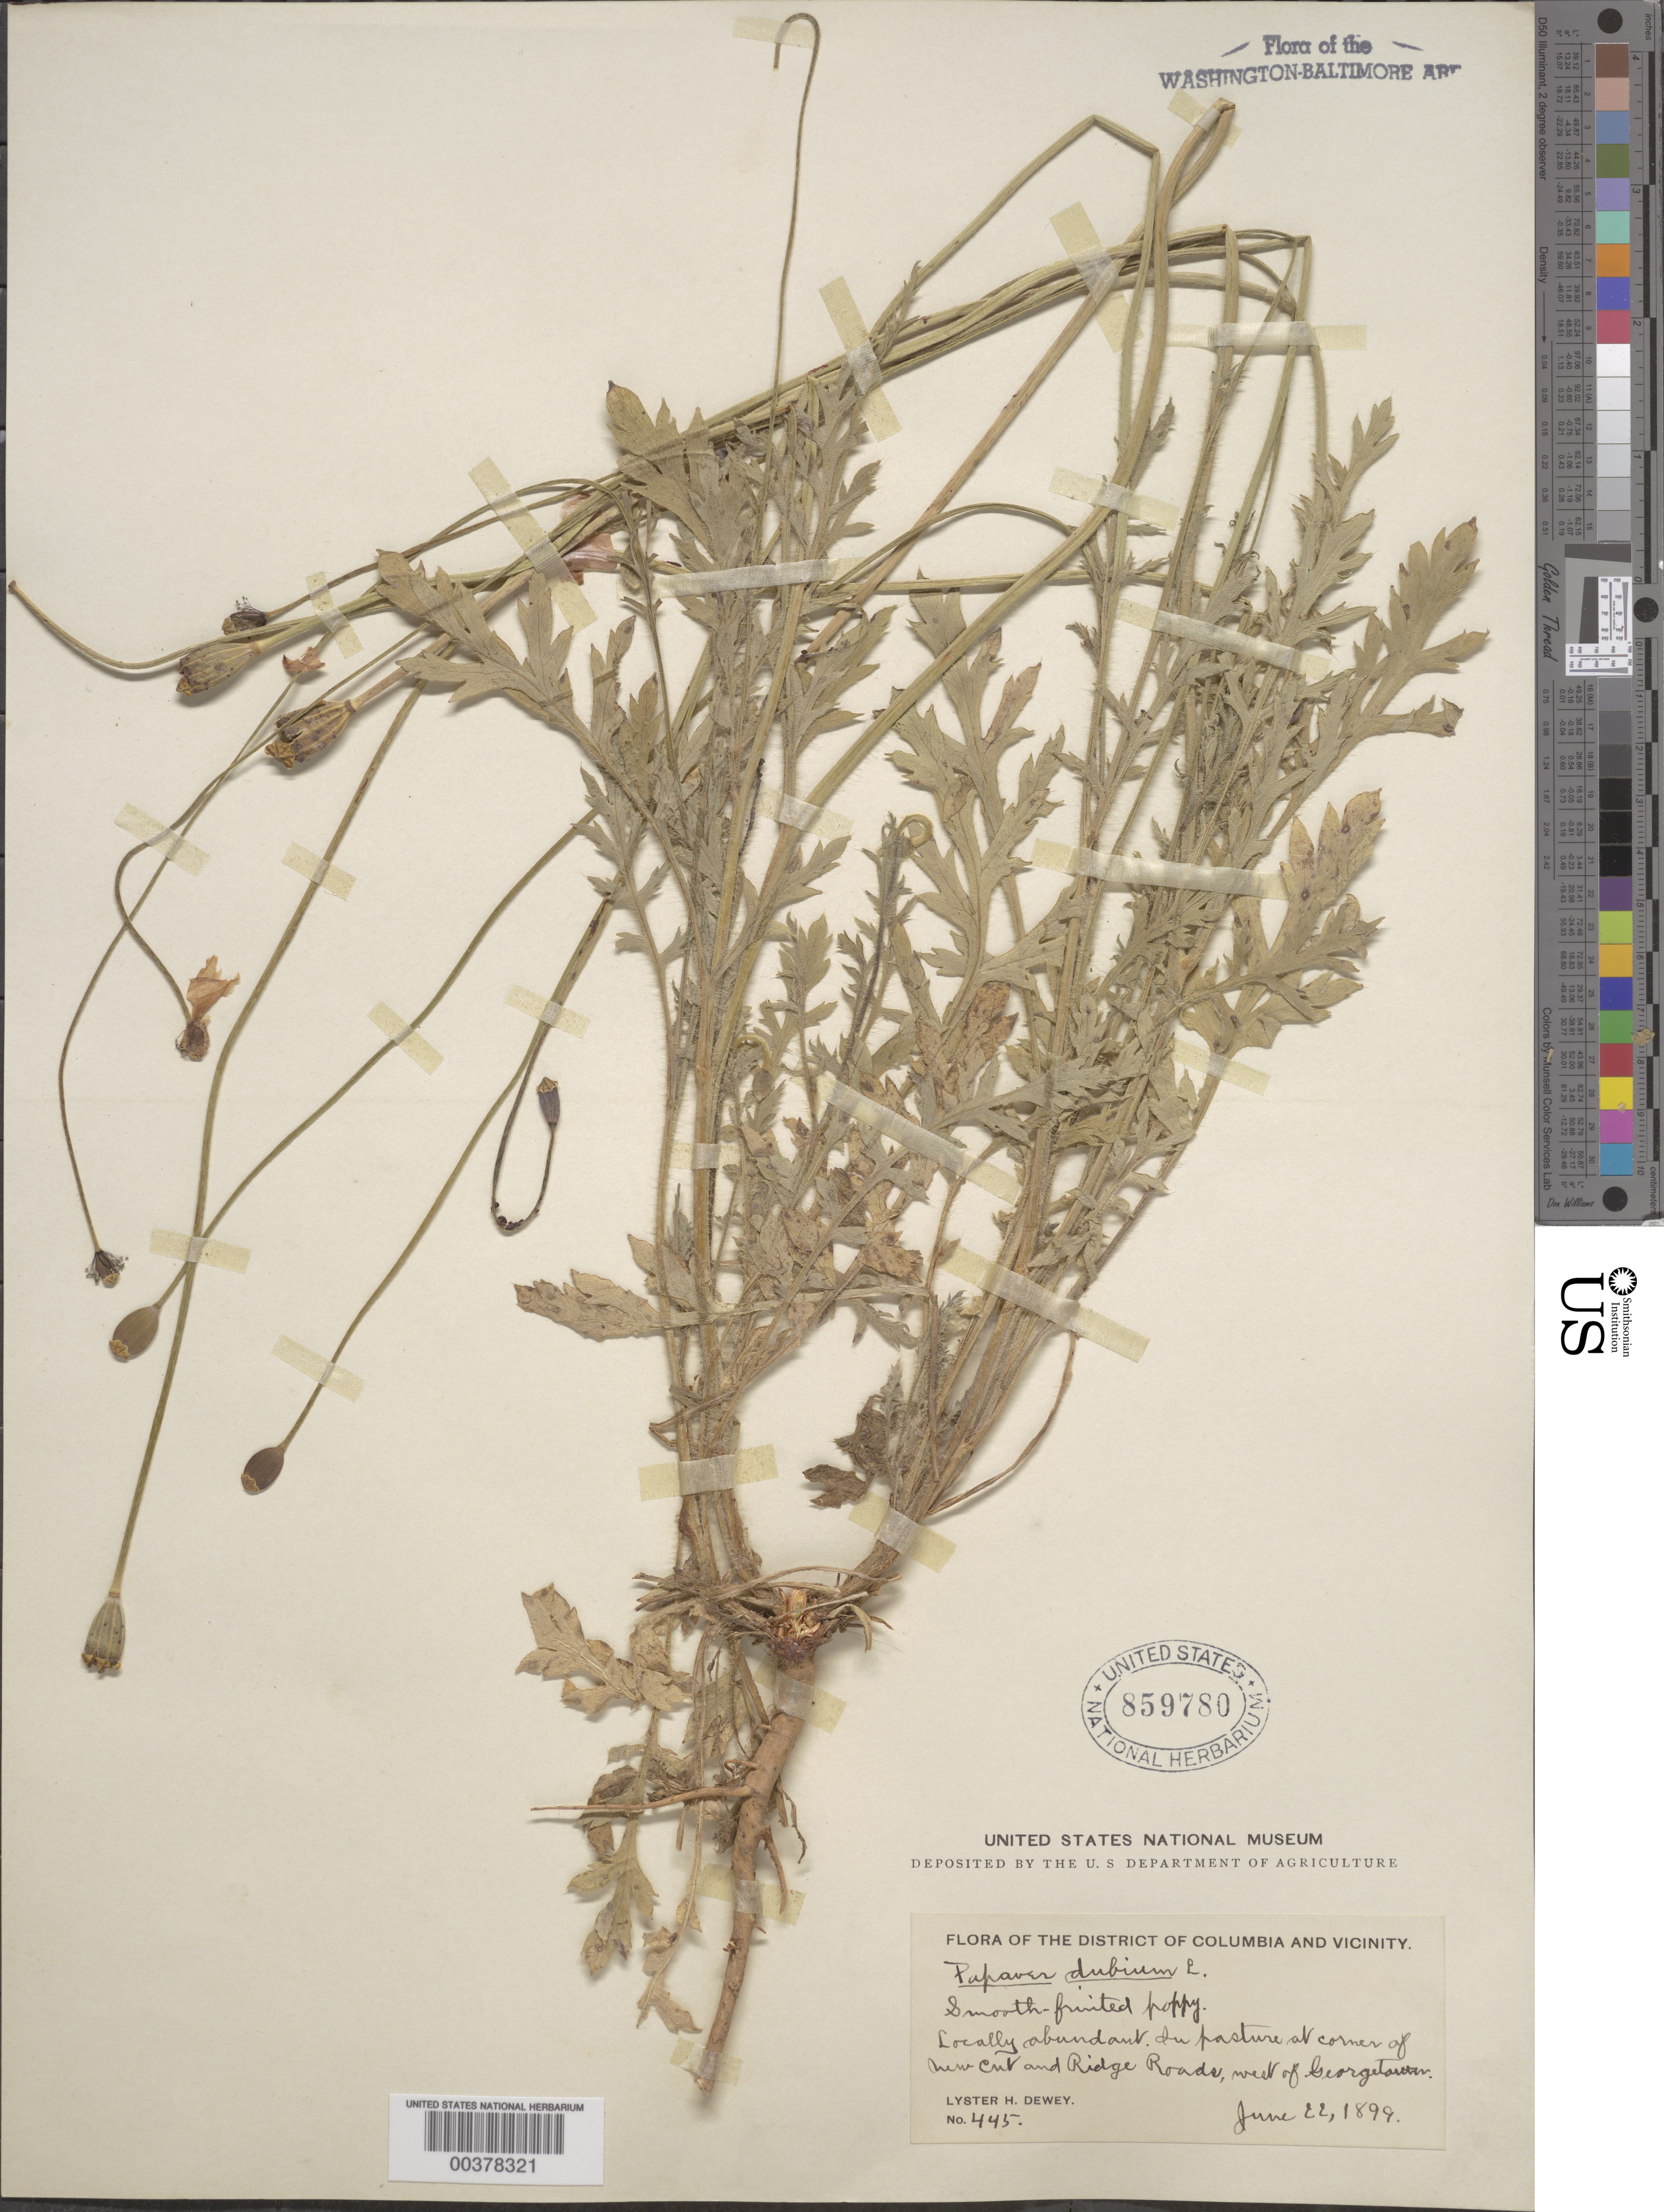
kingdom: Plantae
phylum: Tracheophyta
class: Magnoliopsida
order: Ranunculales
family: Papaveraceae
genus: Papaver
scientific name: Papaver dubium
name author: L.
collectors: L. H. Dewey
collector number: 445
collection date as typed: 22 Jun 1899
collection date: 1899-06-22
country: United States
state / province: District of Columbia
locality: New Cut and Ridge Rds., west of Georgetown Glover Park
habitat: Pasture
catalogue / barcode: US 859780